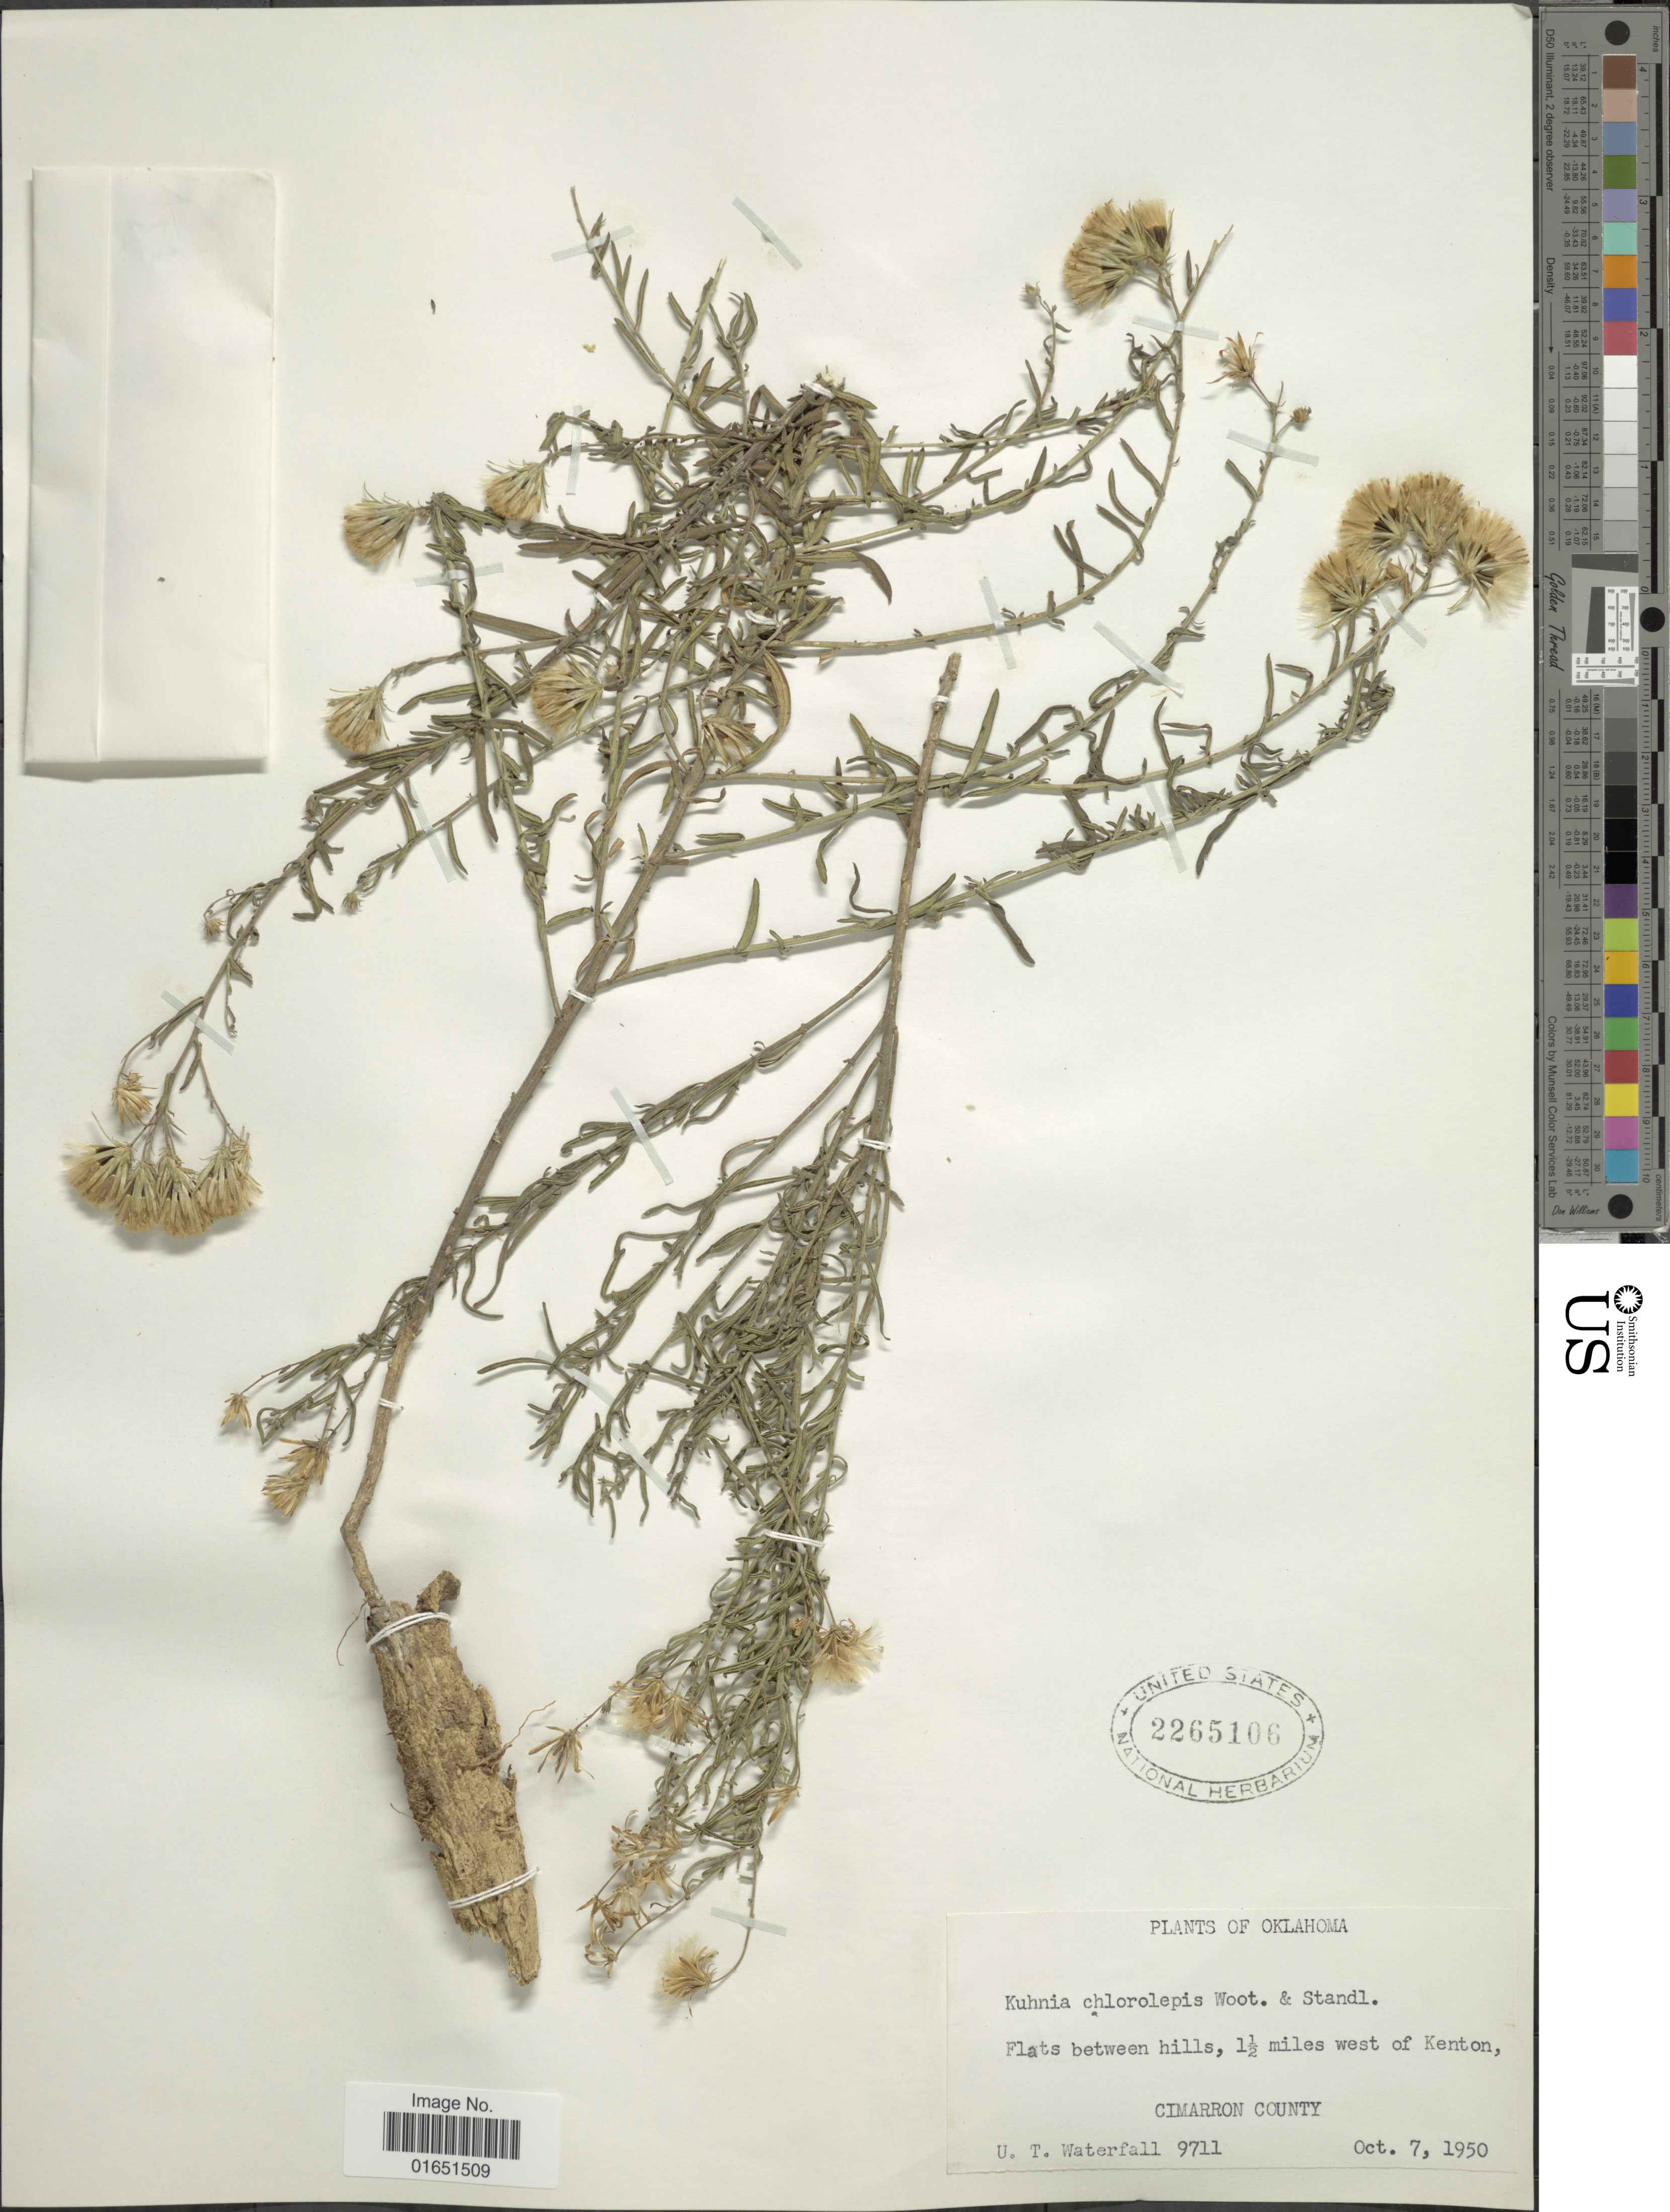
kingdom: Plantae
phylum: Tracheophyta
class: Magnoliopsida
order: Asterales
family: Asteraceae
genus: Brickellia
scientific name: Brickellia rosmarinifolia var. chlorolepis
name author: (Wooton & Standl.) W.A. Weber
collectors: U. T. Waterfall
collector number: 9711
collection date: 1950-10-07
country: United States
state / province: Oklahoma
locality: Flats between hills, 1½ miles west of Kenton, Cimarron County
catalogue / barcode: US 2265106